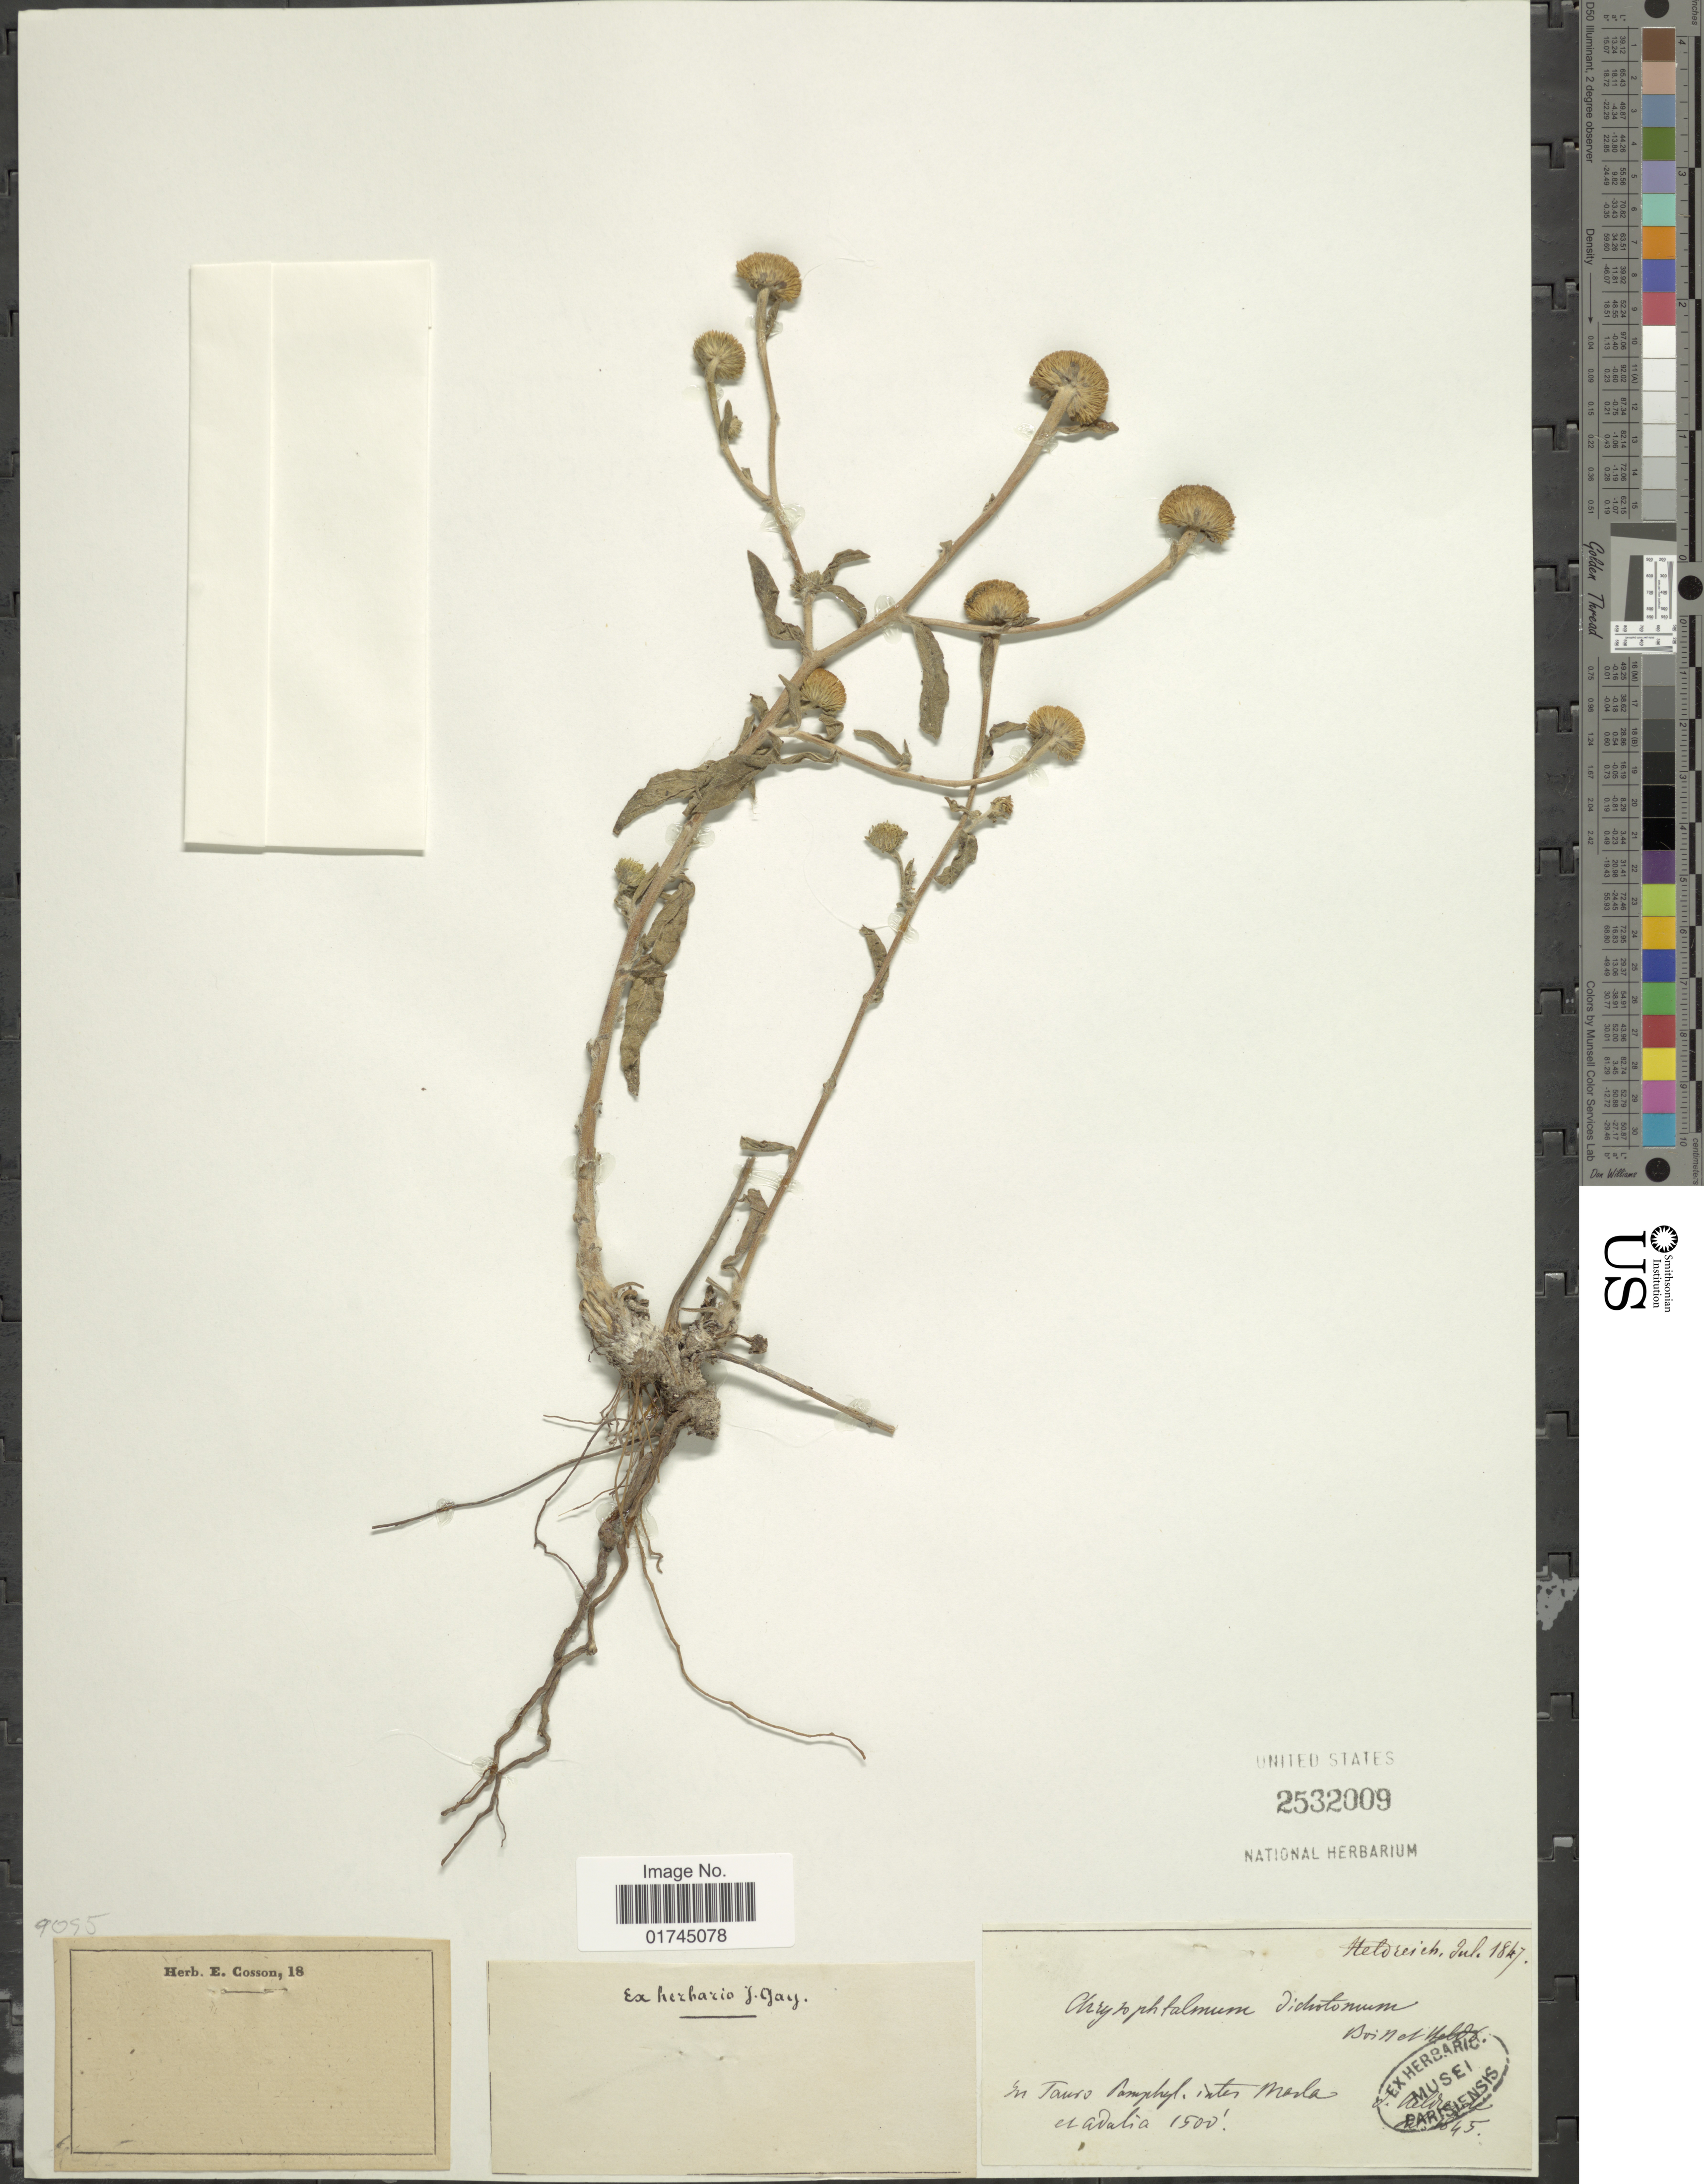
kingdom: Plantae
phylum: Tracheophyta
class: Magnoliopsida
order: Asterales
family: Asteraceae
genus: Chrysophthalmum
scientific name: Chrysophthalmum dichotomum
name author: Boiss. & Heldr.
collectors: ex herb. Cosson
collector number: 18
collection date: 1845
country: Turkey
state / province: Antalya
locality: In Tauro Pamphap, intes Meda [interpreted]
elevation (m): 457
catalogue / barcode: US 2532009